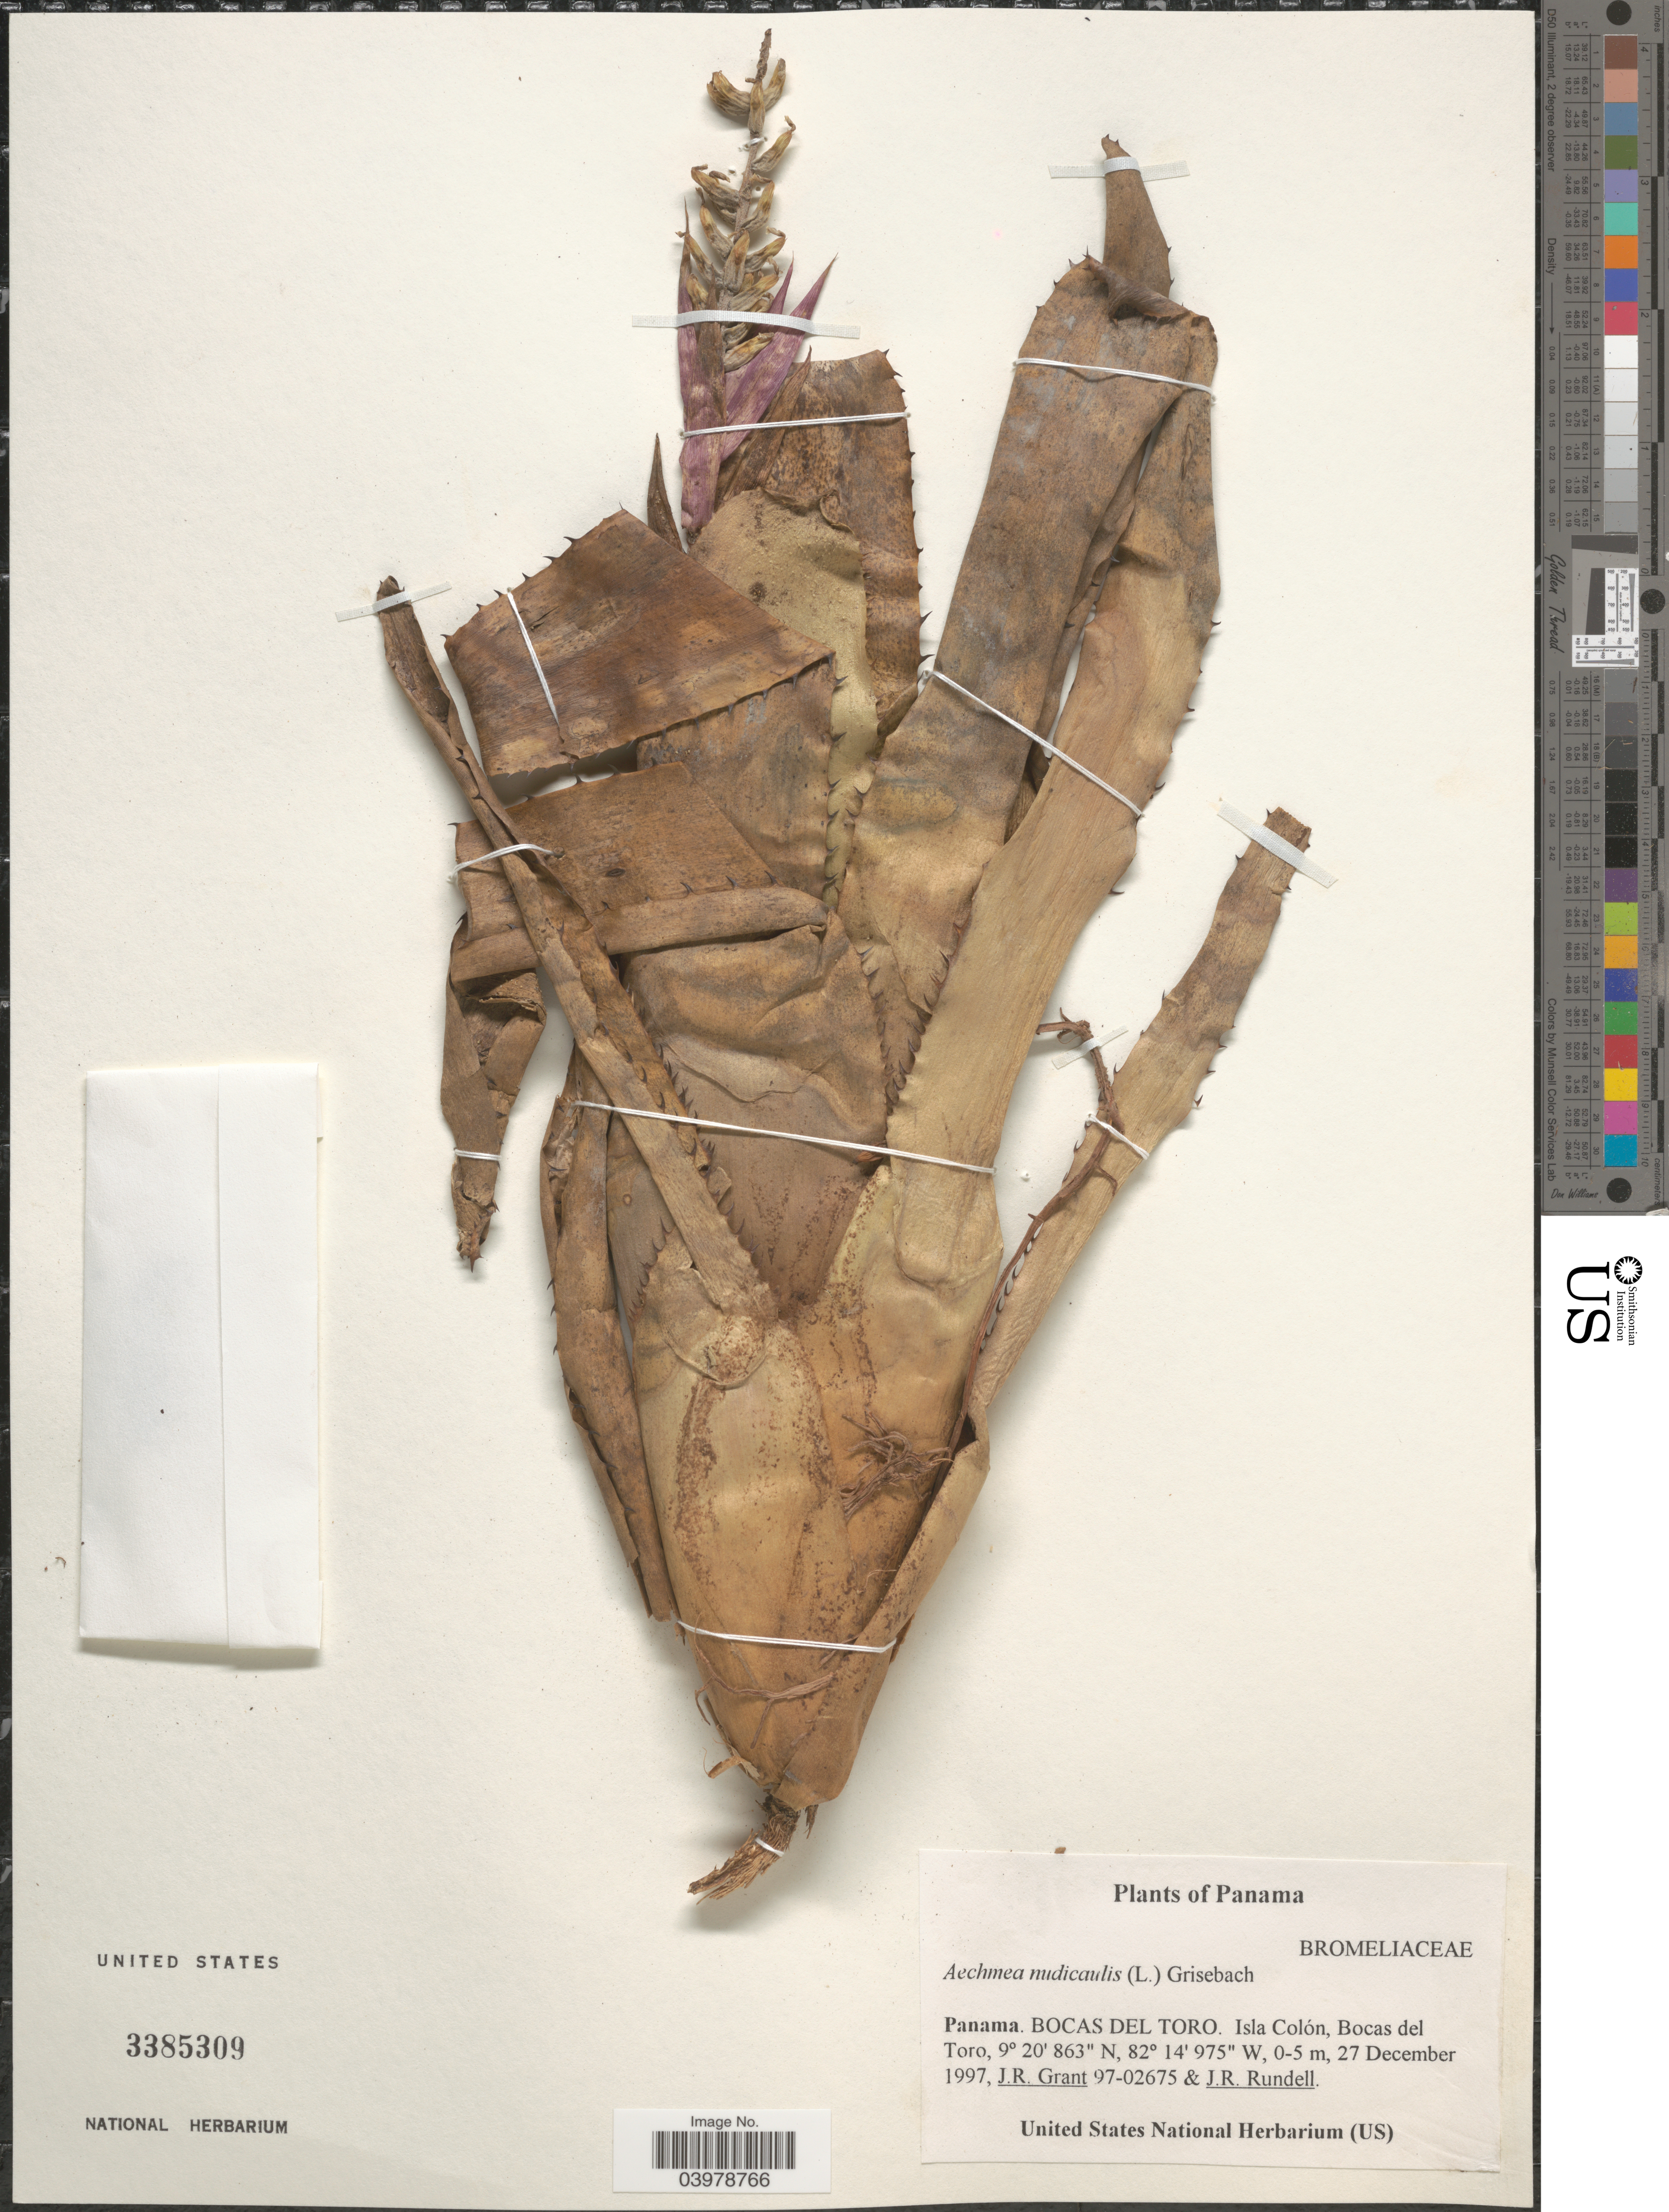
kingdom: Plantae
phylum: Tracheophyta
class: Liliopsida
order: Poales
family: Bromeliaceae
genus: Aechmea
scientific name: Aechmea nudicaulis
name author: (L.) Griseb.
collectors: J. Grant & J. R. Rundell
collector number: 97-02675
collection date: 1997-12-27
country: Panama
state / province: Bocas del Toro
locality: Isla Colón, Bocas del Toro.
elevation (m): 0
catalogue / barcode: US 3385309